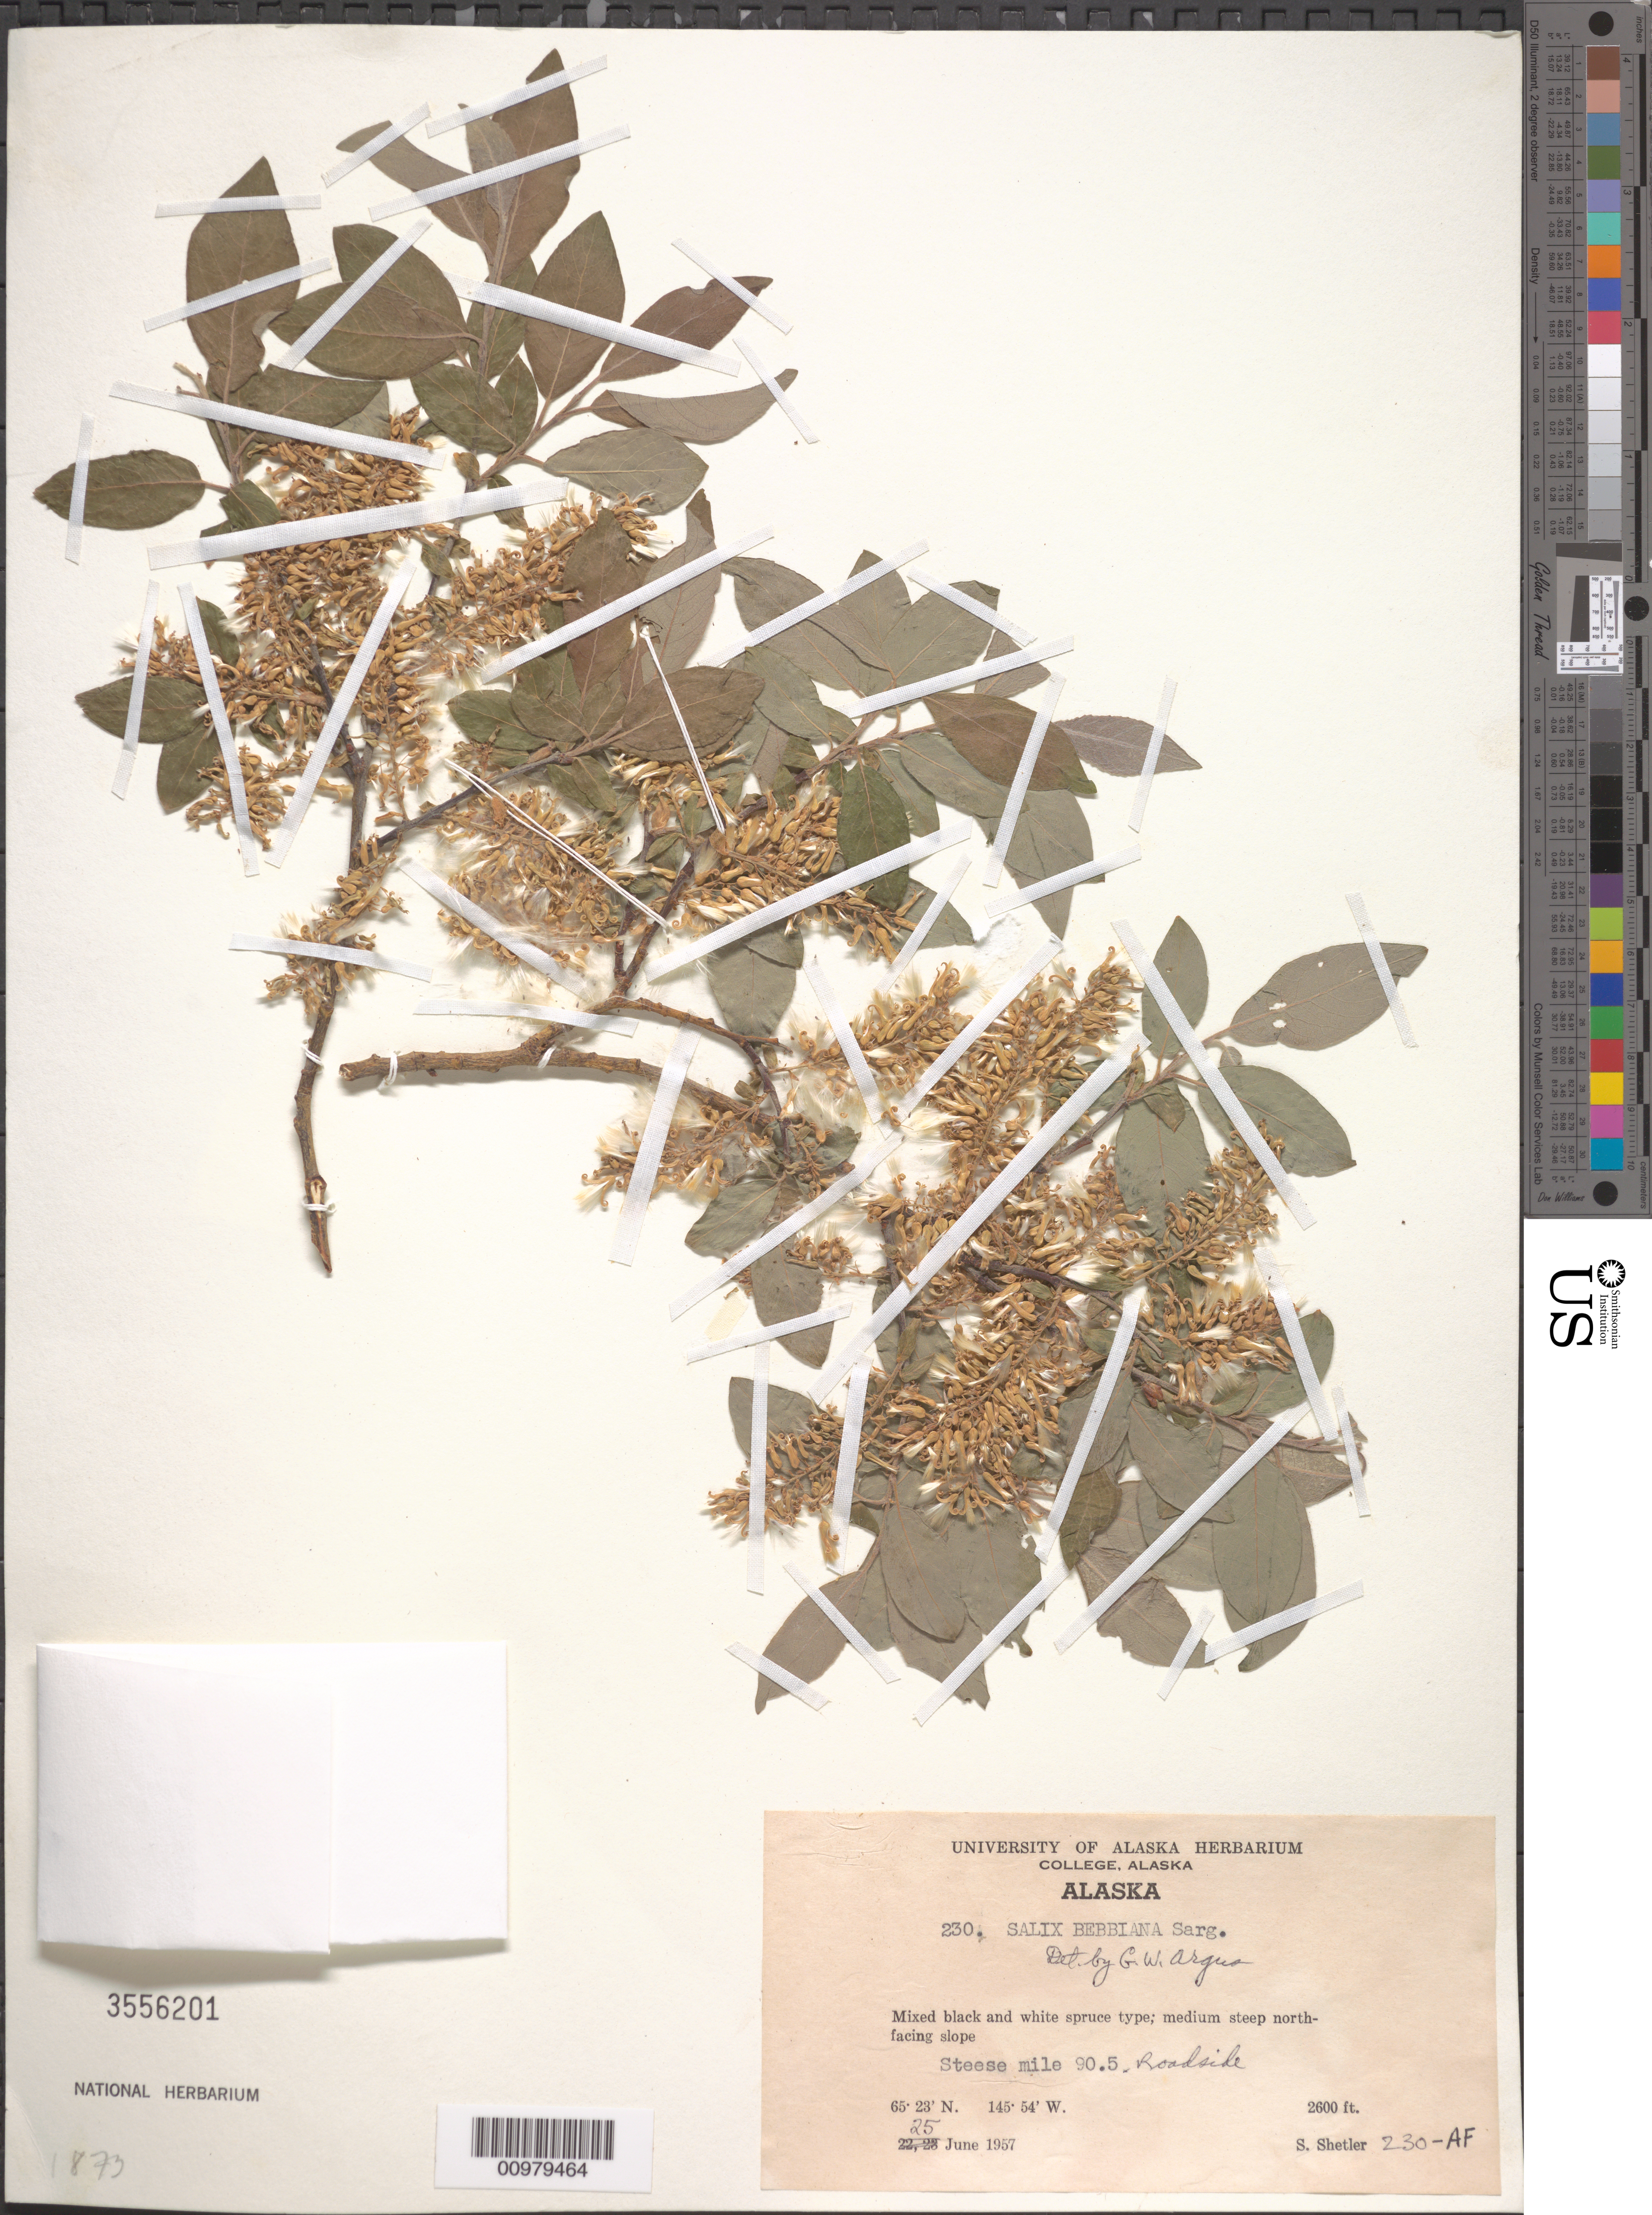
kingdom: Plantae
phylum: Tracheophyta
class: Magnoliopsida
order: Malpighiales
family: Salicaceae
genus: Salix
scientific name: Salix bebbiana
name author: Sarg.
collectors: S. Shetler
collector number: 230-AF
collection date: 1957-06-25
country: United States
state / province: Alaska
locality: Medium steep north-facing slope, Steese mile 90.5.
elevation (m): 792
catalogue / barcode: US 3556201